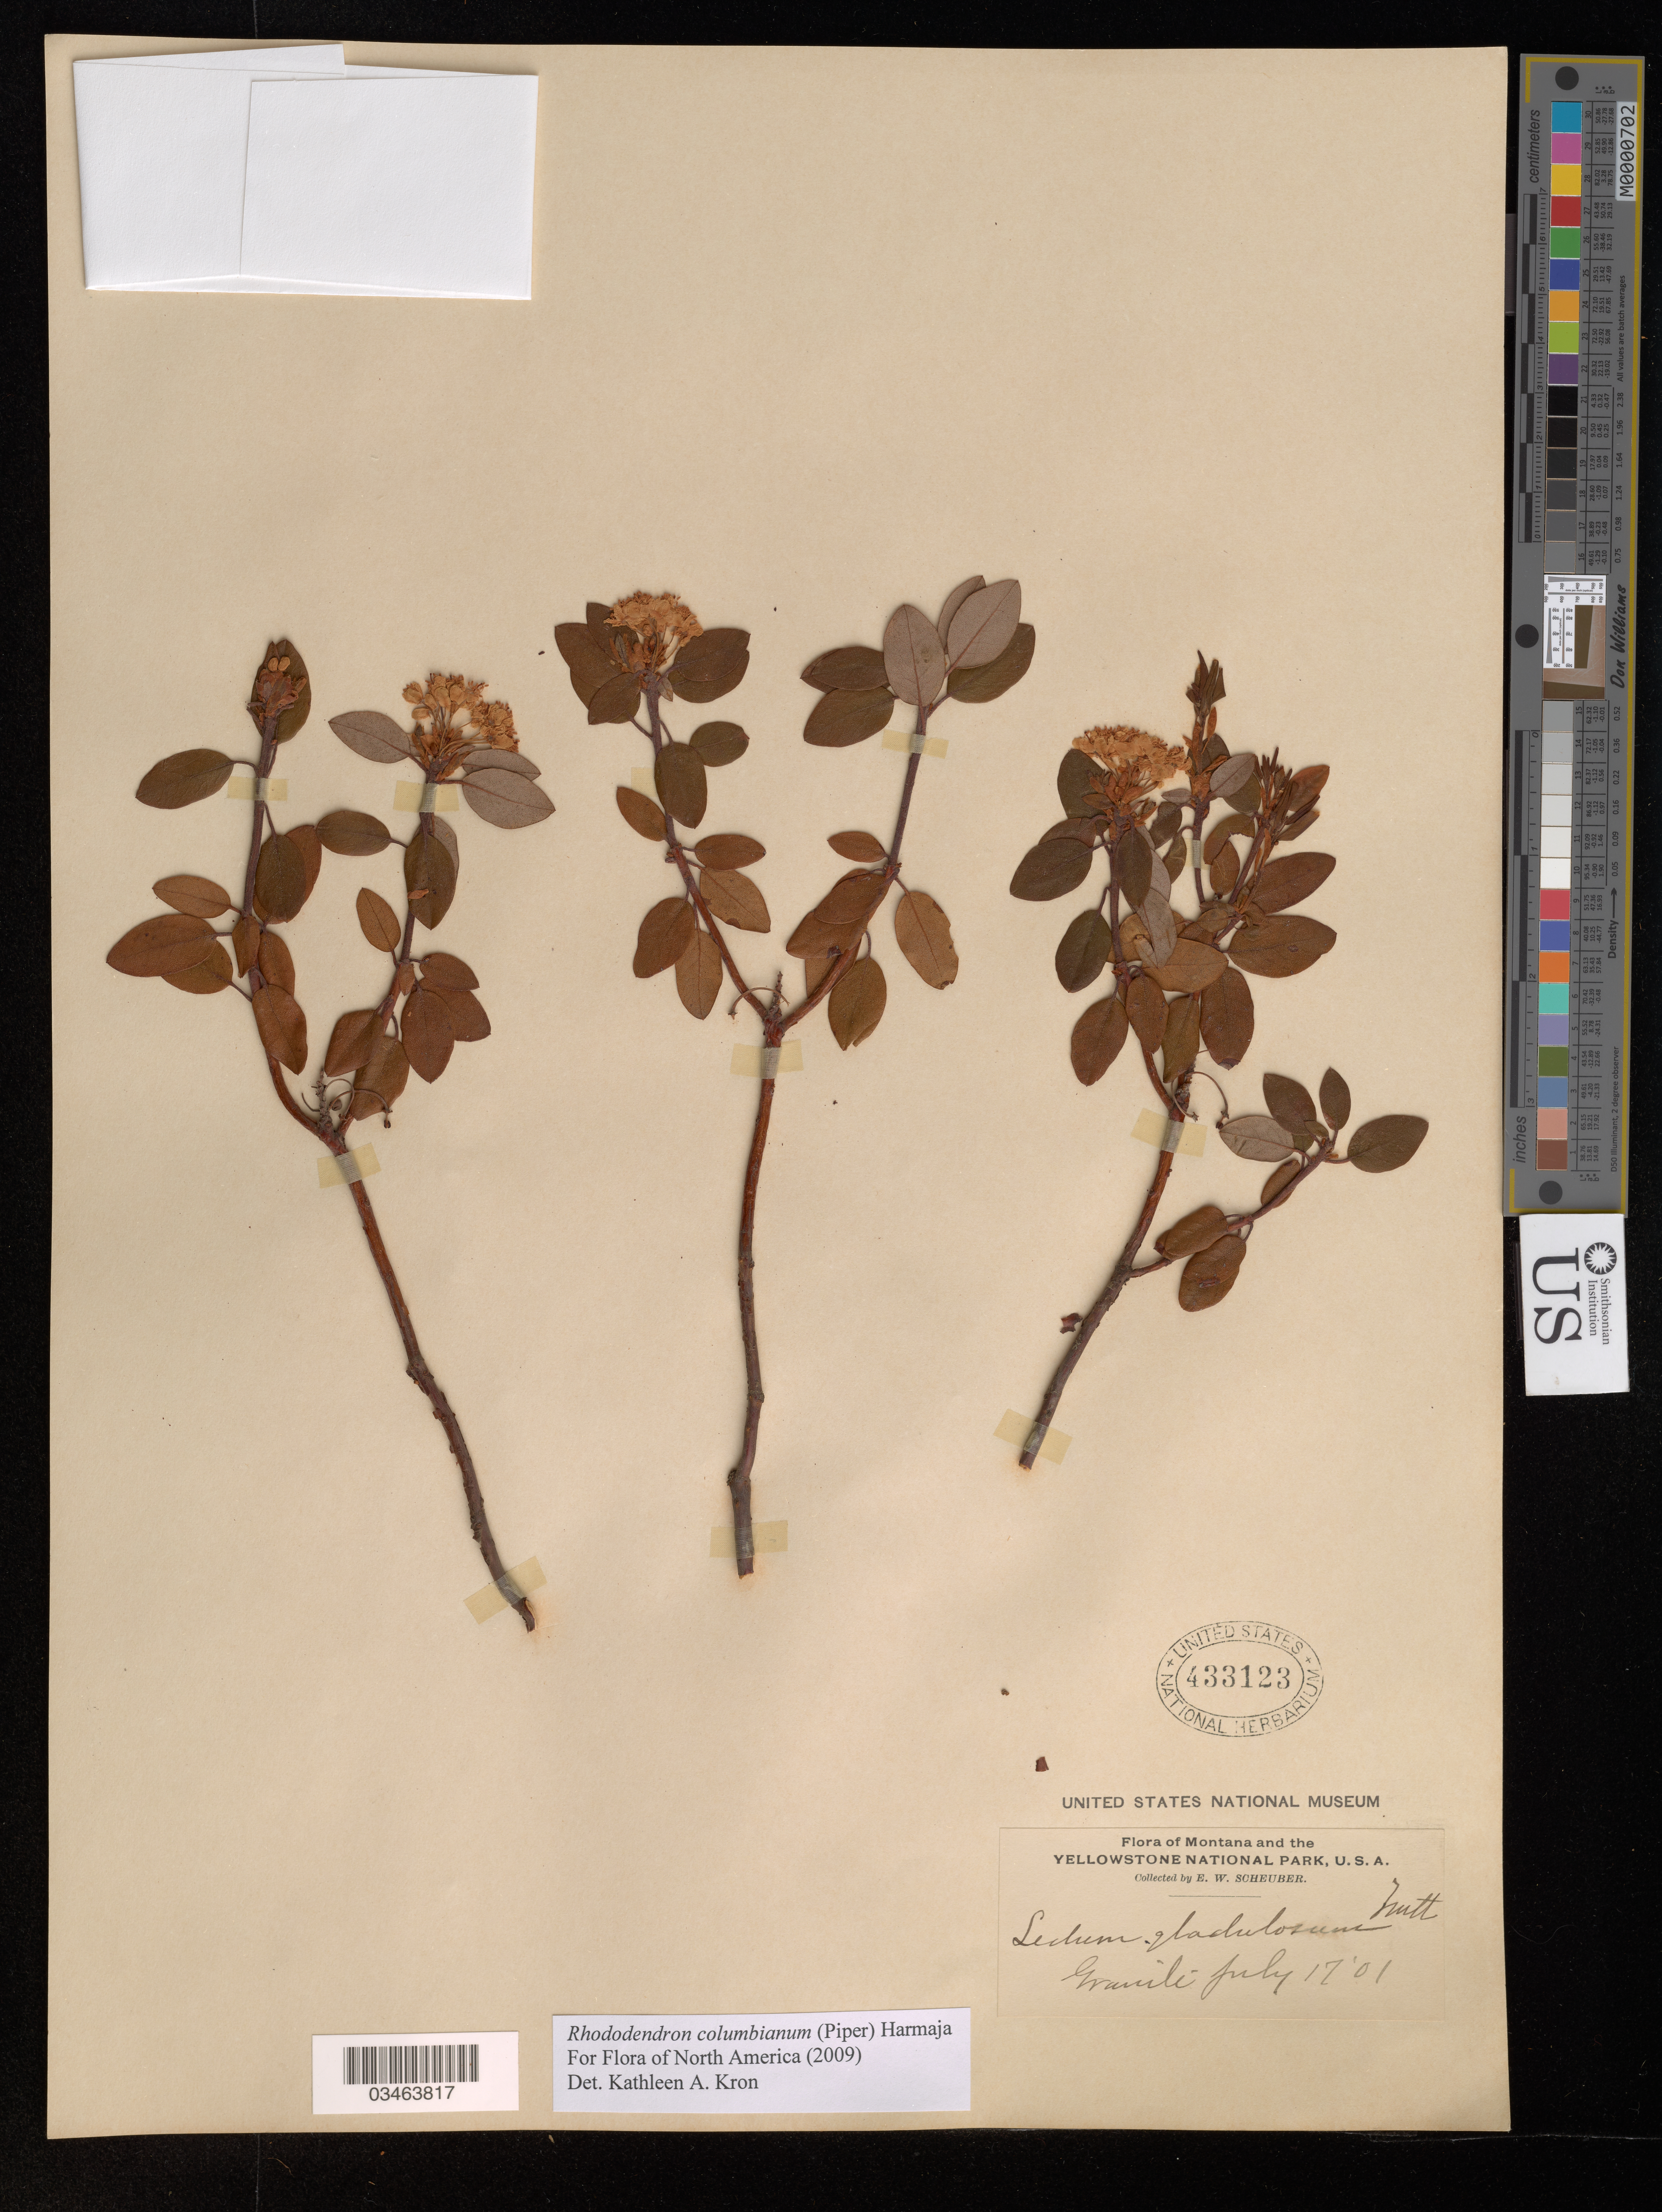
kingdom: Plantae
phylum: Tracheophyta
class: Magnoliopsida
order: Ericales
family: Ericaceae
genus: Rhododendron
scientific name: Rhododendron columbianum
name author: (Piper) Harmaja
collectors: E. Scheuber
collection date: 2001-07-17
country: United States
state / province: Montana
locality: Yellowstone National Park. Granili.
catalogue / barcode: US 433123